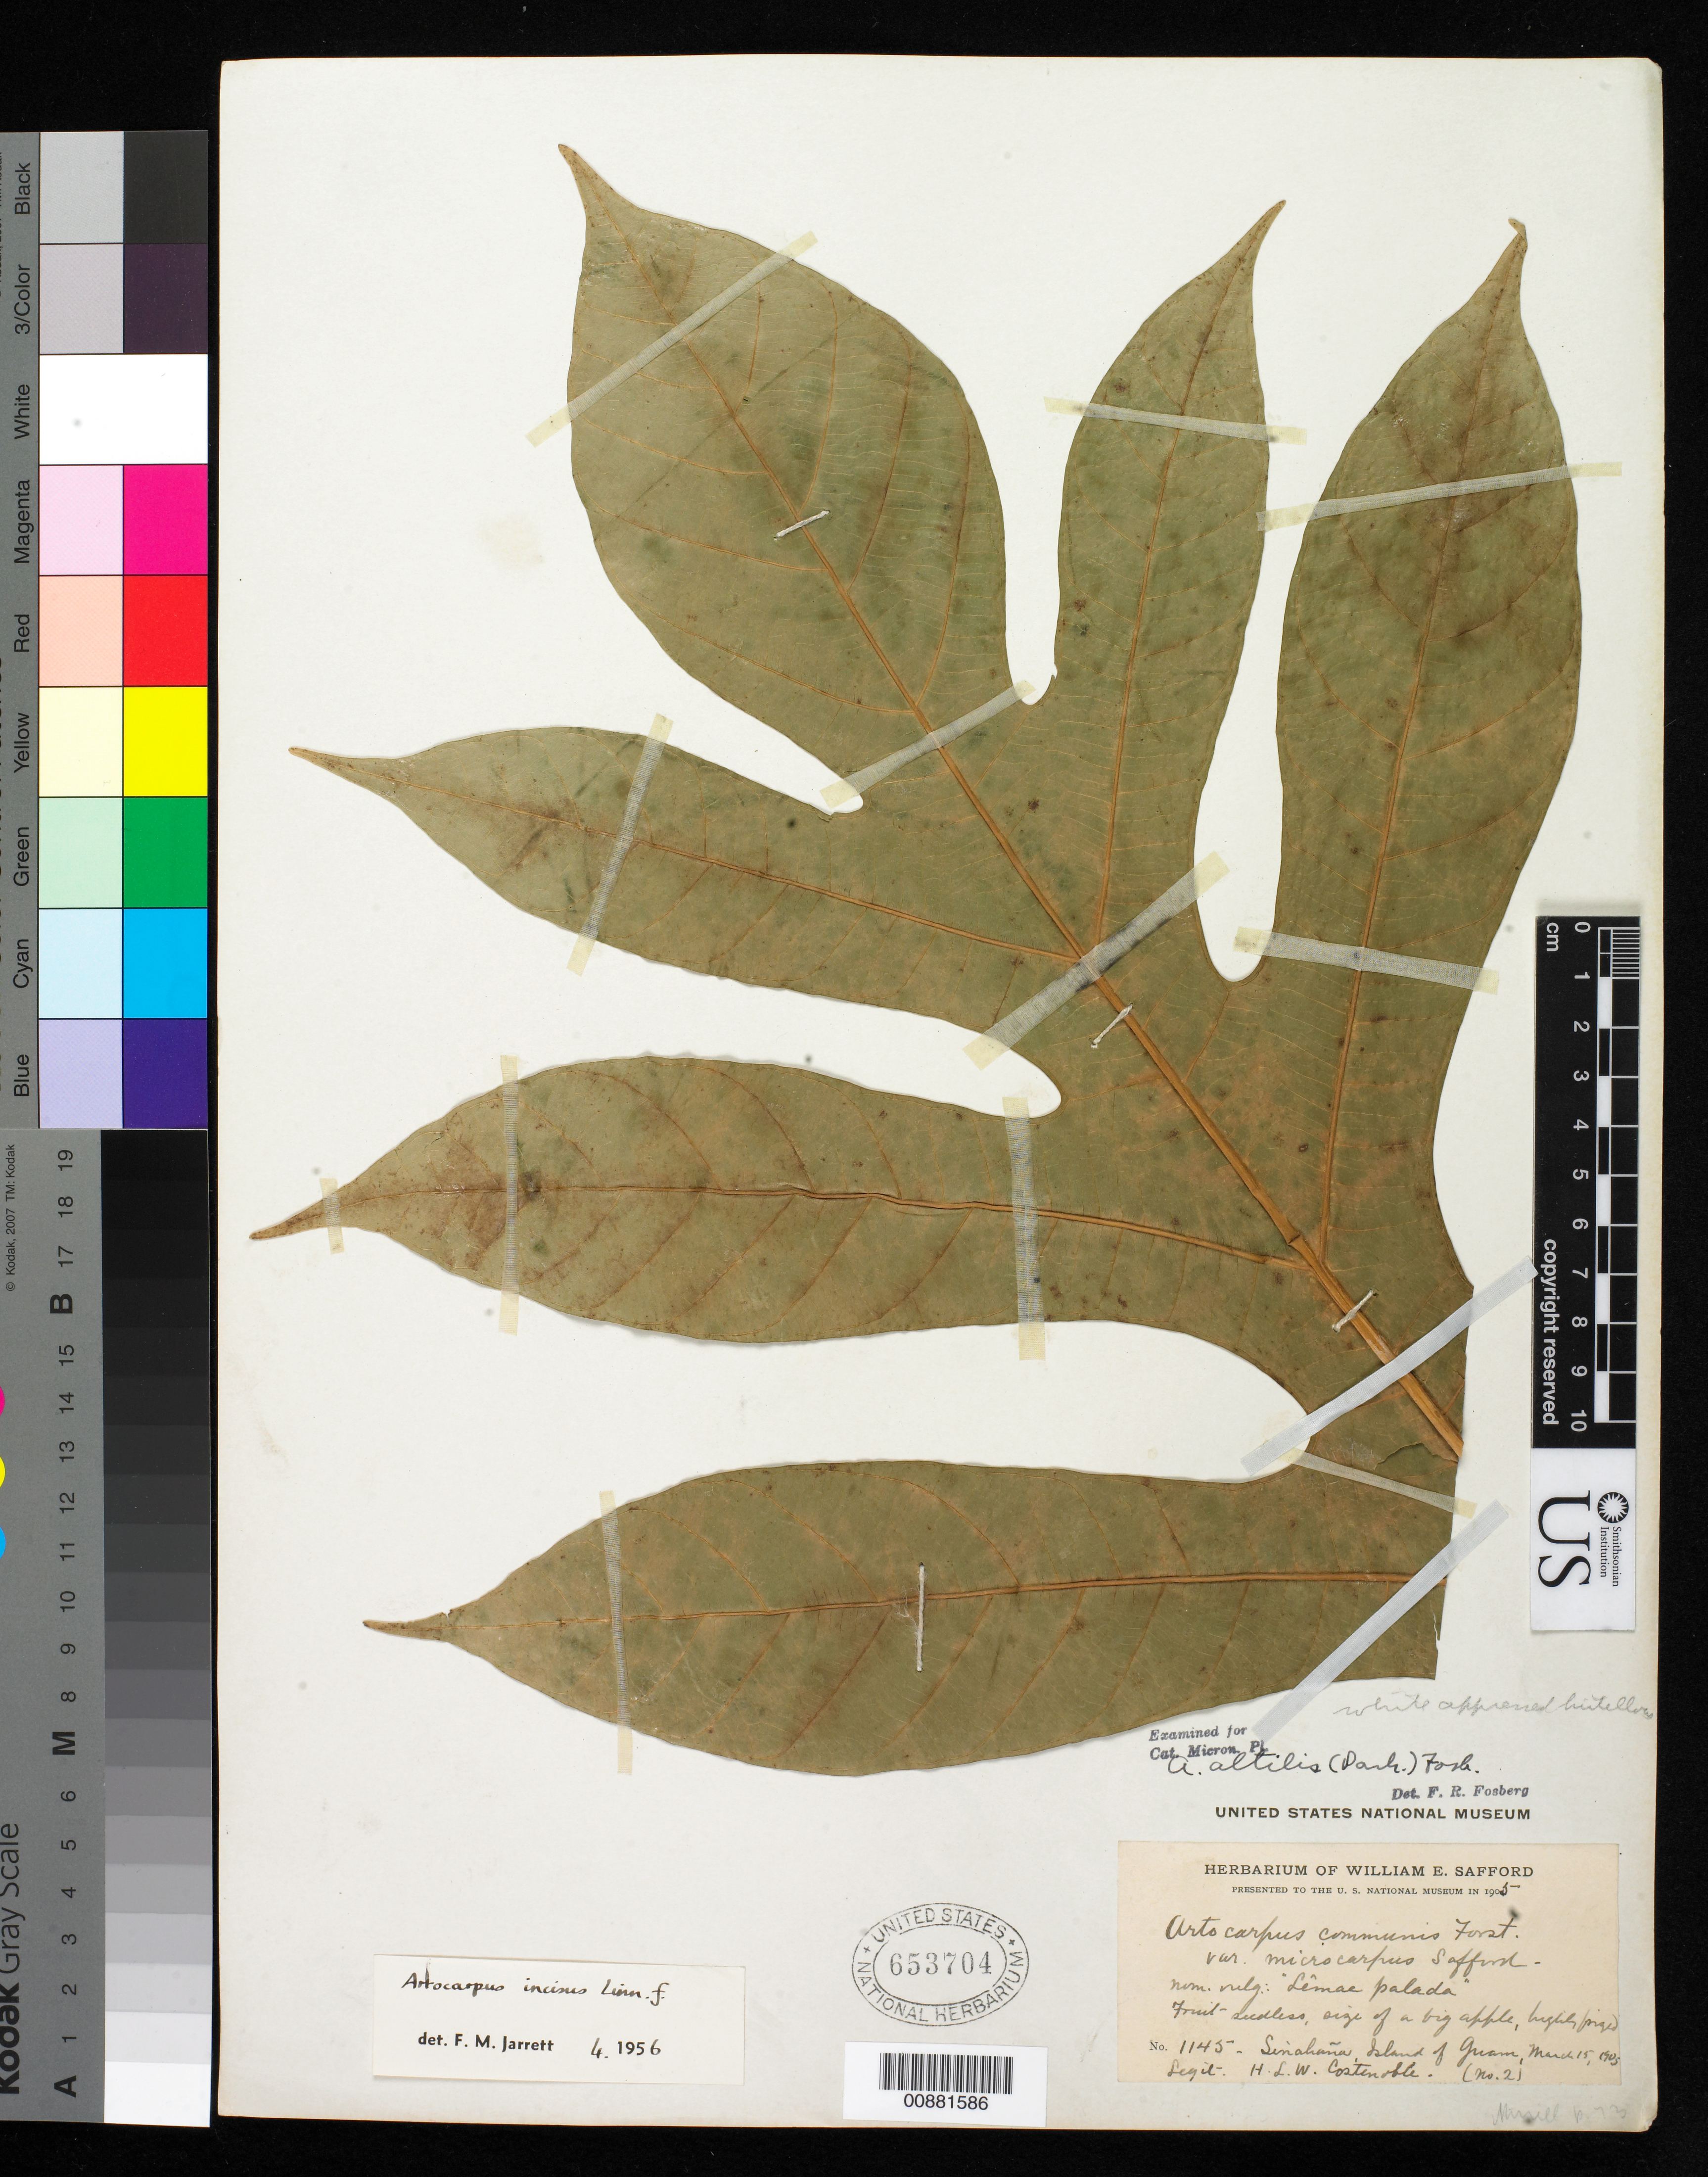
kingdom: Plantae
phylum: Tracheophyta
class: Magnoliopsida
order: Rosales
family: Moraceae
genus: Artocarpus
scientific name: Artocarpus altilis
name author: (Parkinson) Fosberg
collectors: H. Costenoble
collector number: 1145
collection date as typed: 15 Mar 1905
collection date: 1905-03-15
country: Guam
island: Guam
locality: Sinaliana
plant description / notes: MJD copied to EBDCS- Food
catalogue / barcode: US 653704